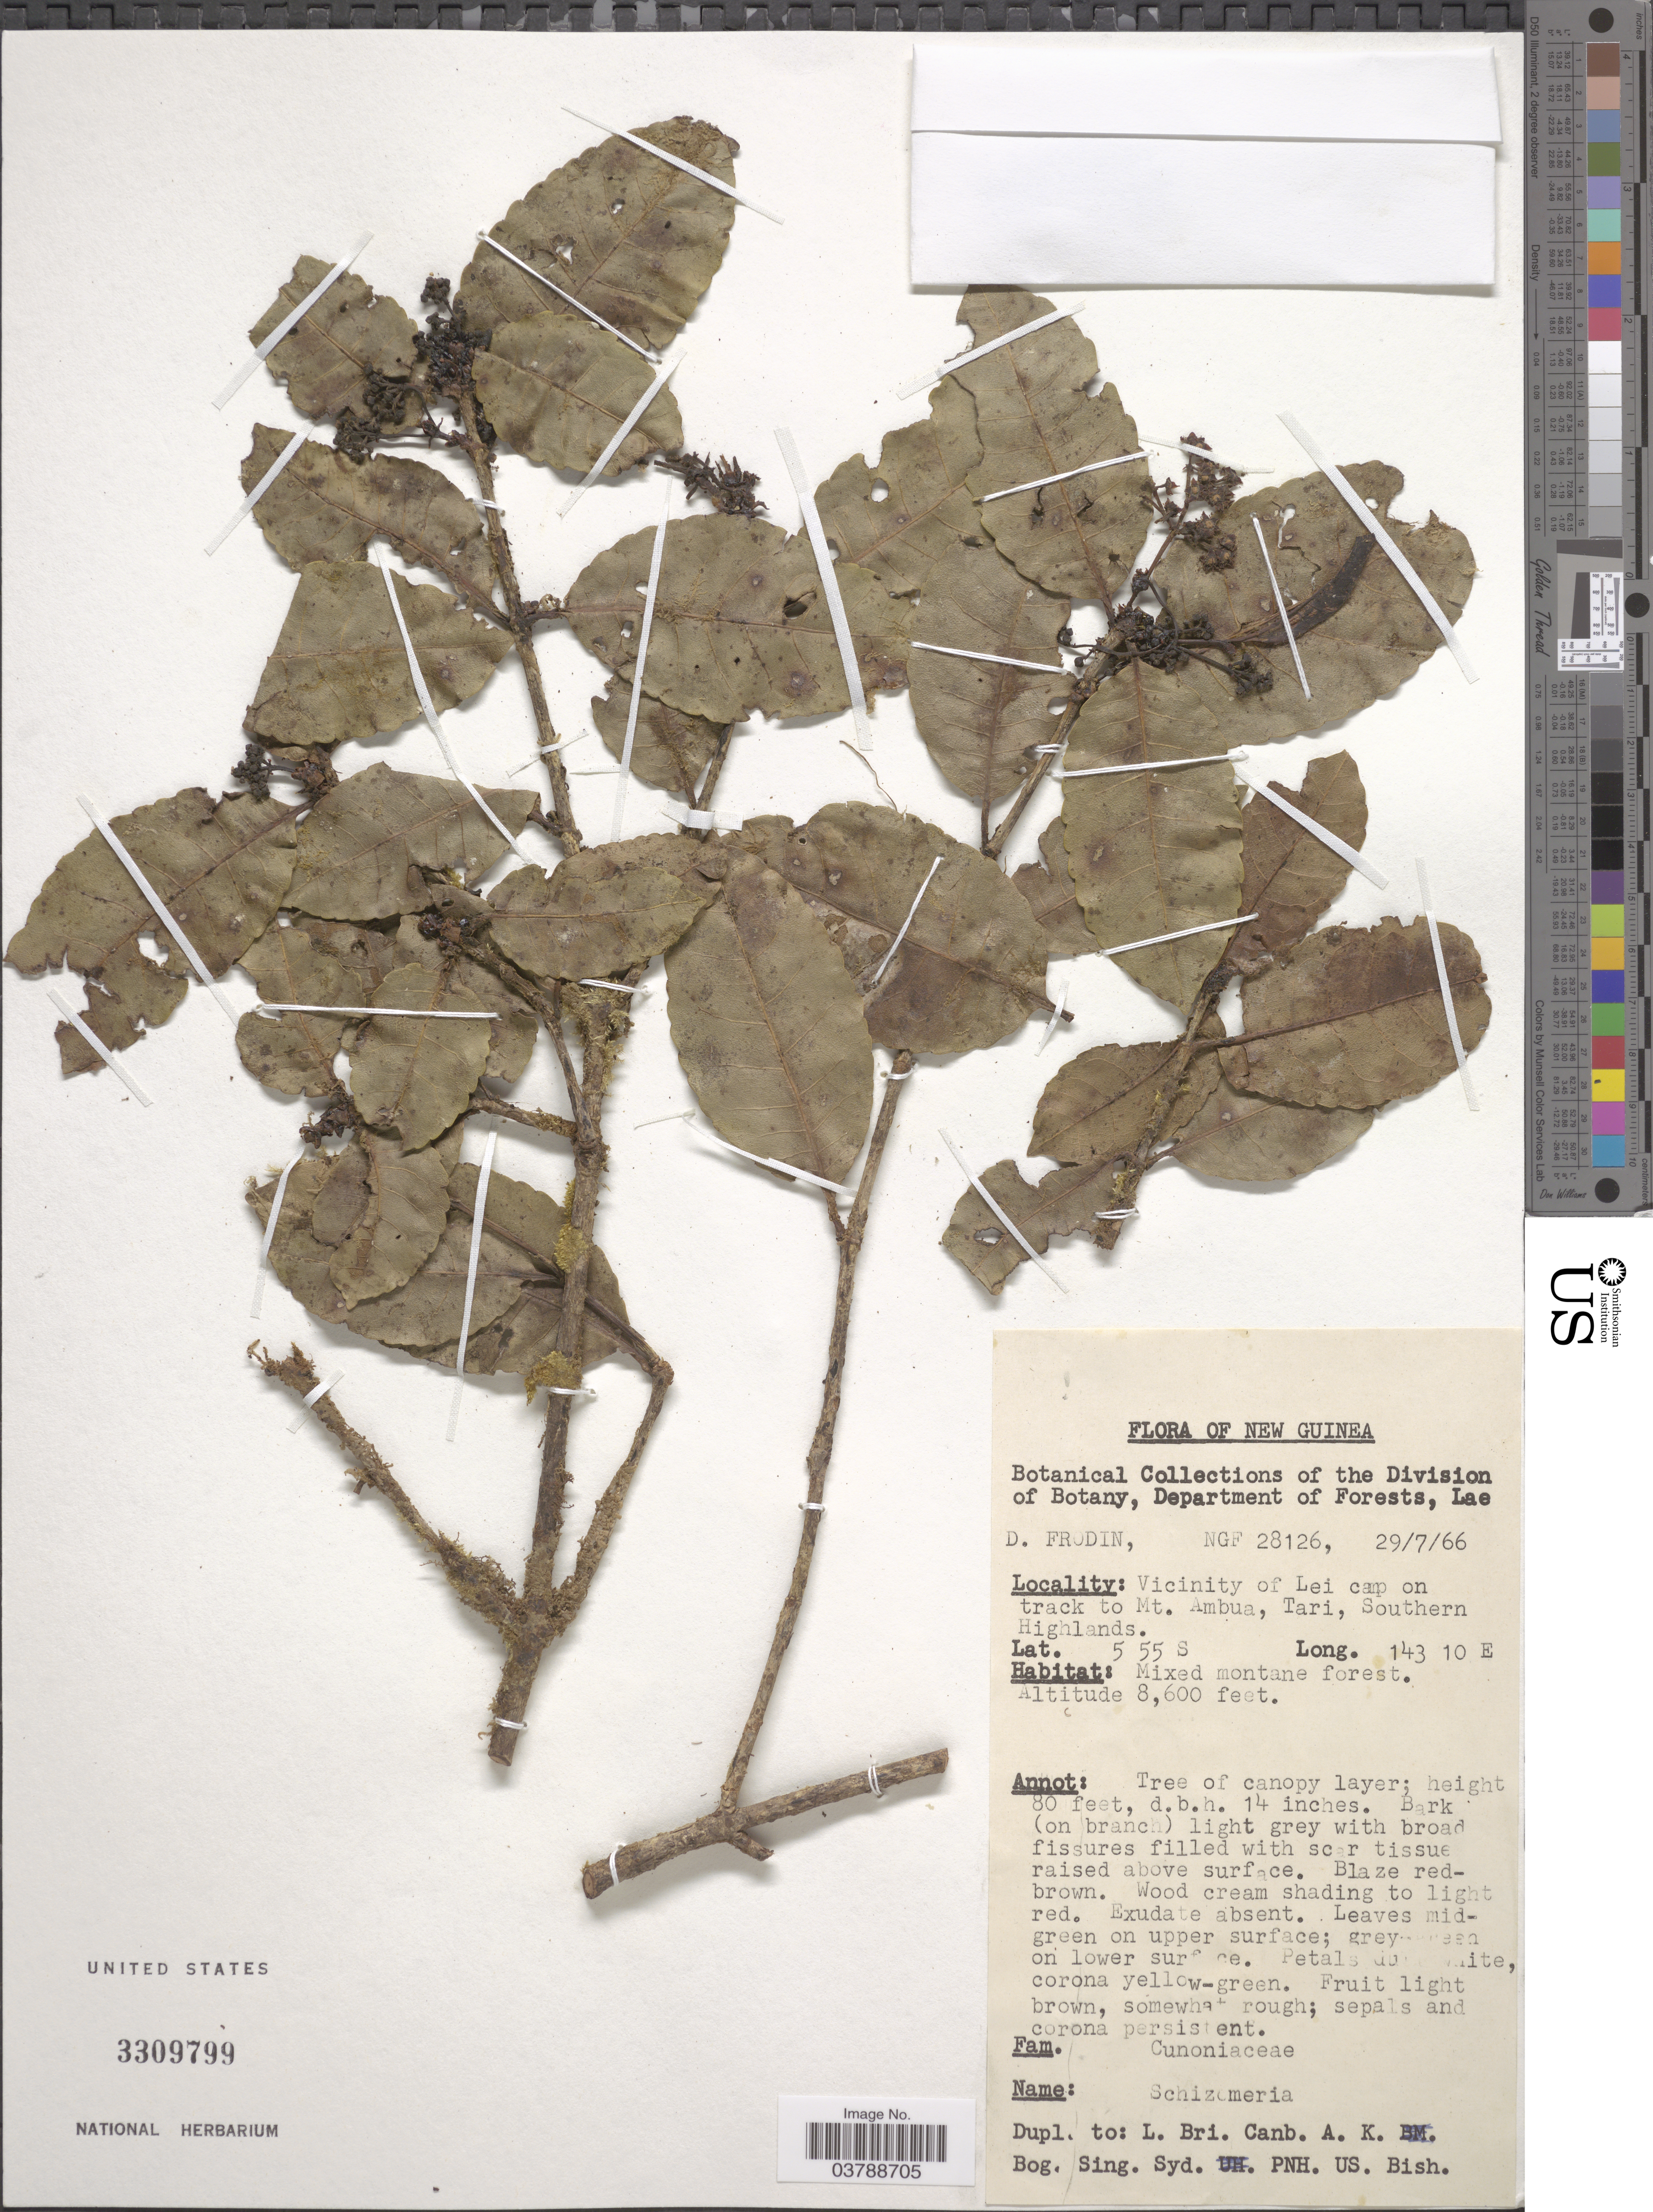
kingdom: Plantae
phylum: Tracheophyta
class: Magnoliopsida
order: Oxalidales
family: Cunoniaceae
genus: Schizomeria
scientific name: Schizomeria sp.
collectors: D. G. Frodin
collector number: NGF28126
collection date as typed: Transcribed d/m/y: 29/7/66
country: Papua New Guinea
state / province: Southern Highlands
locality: New Guinea. Vicinity of Lei cap on track to Mt. Ambua, Tari, Southern Highlands.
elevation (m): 2621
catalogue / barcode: US 3309799